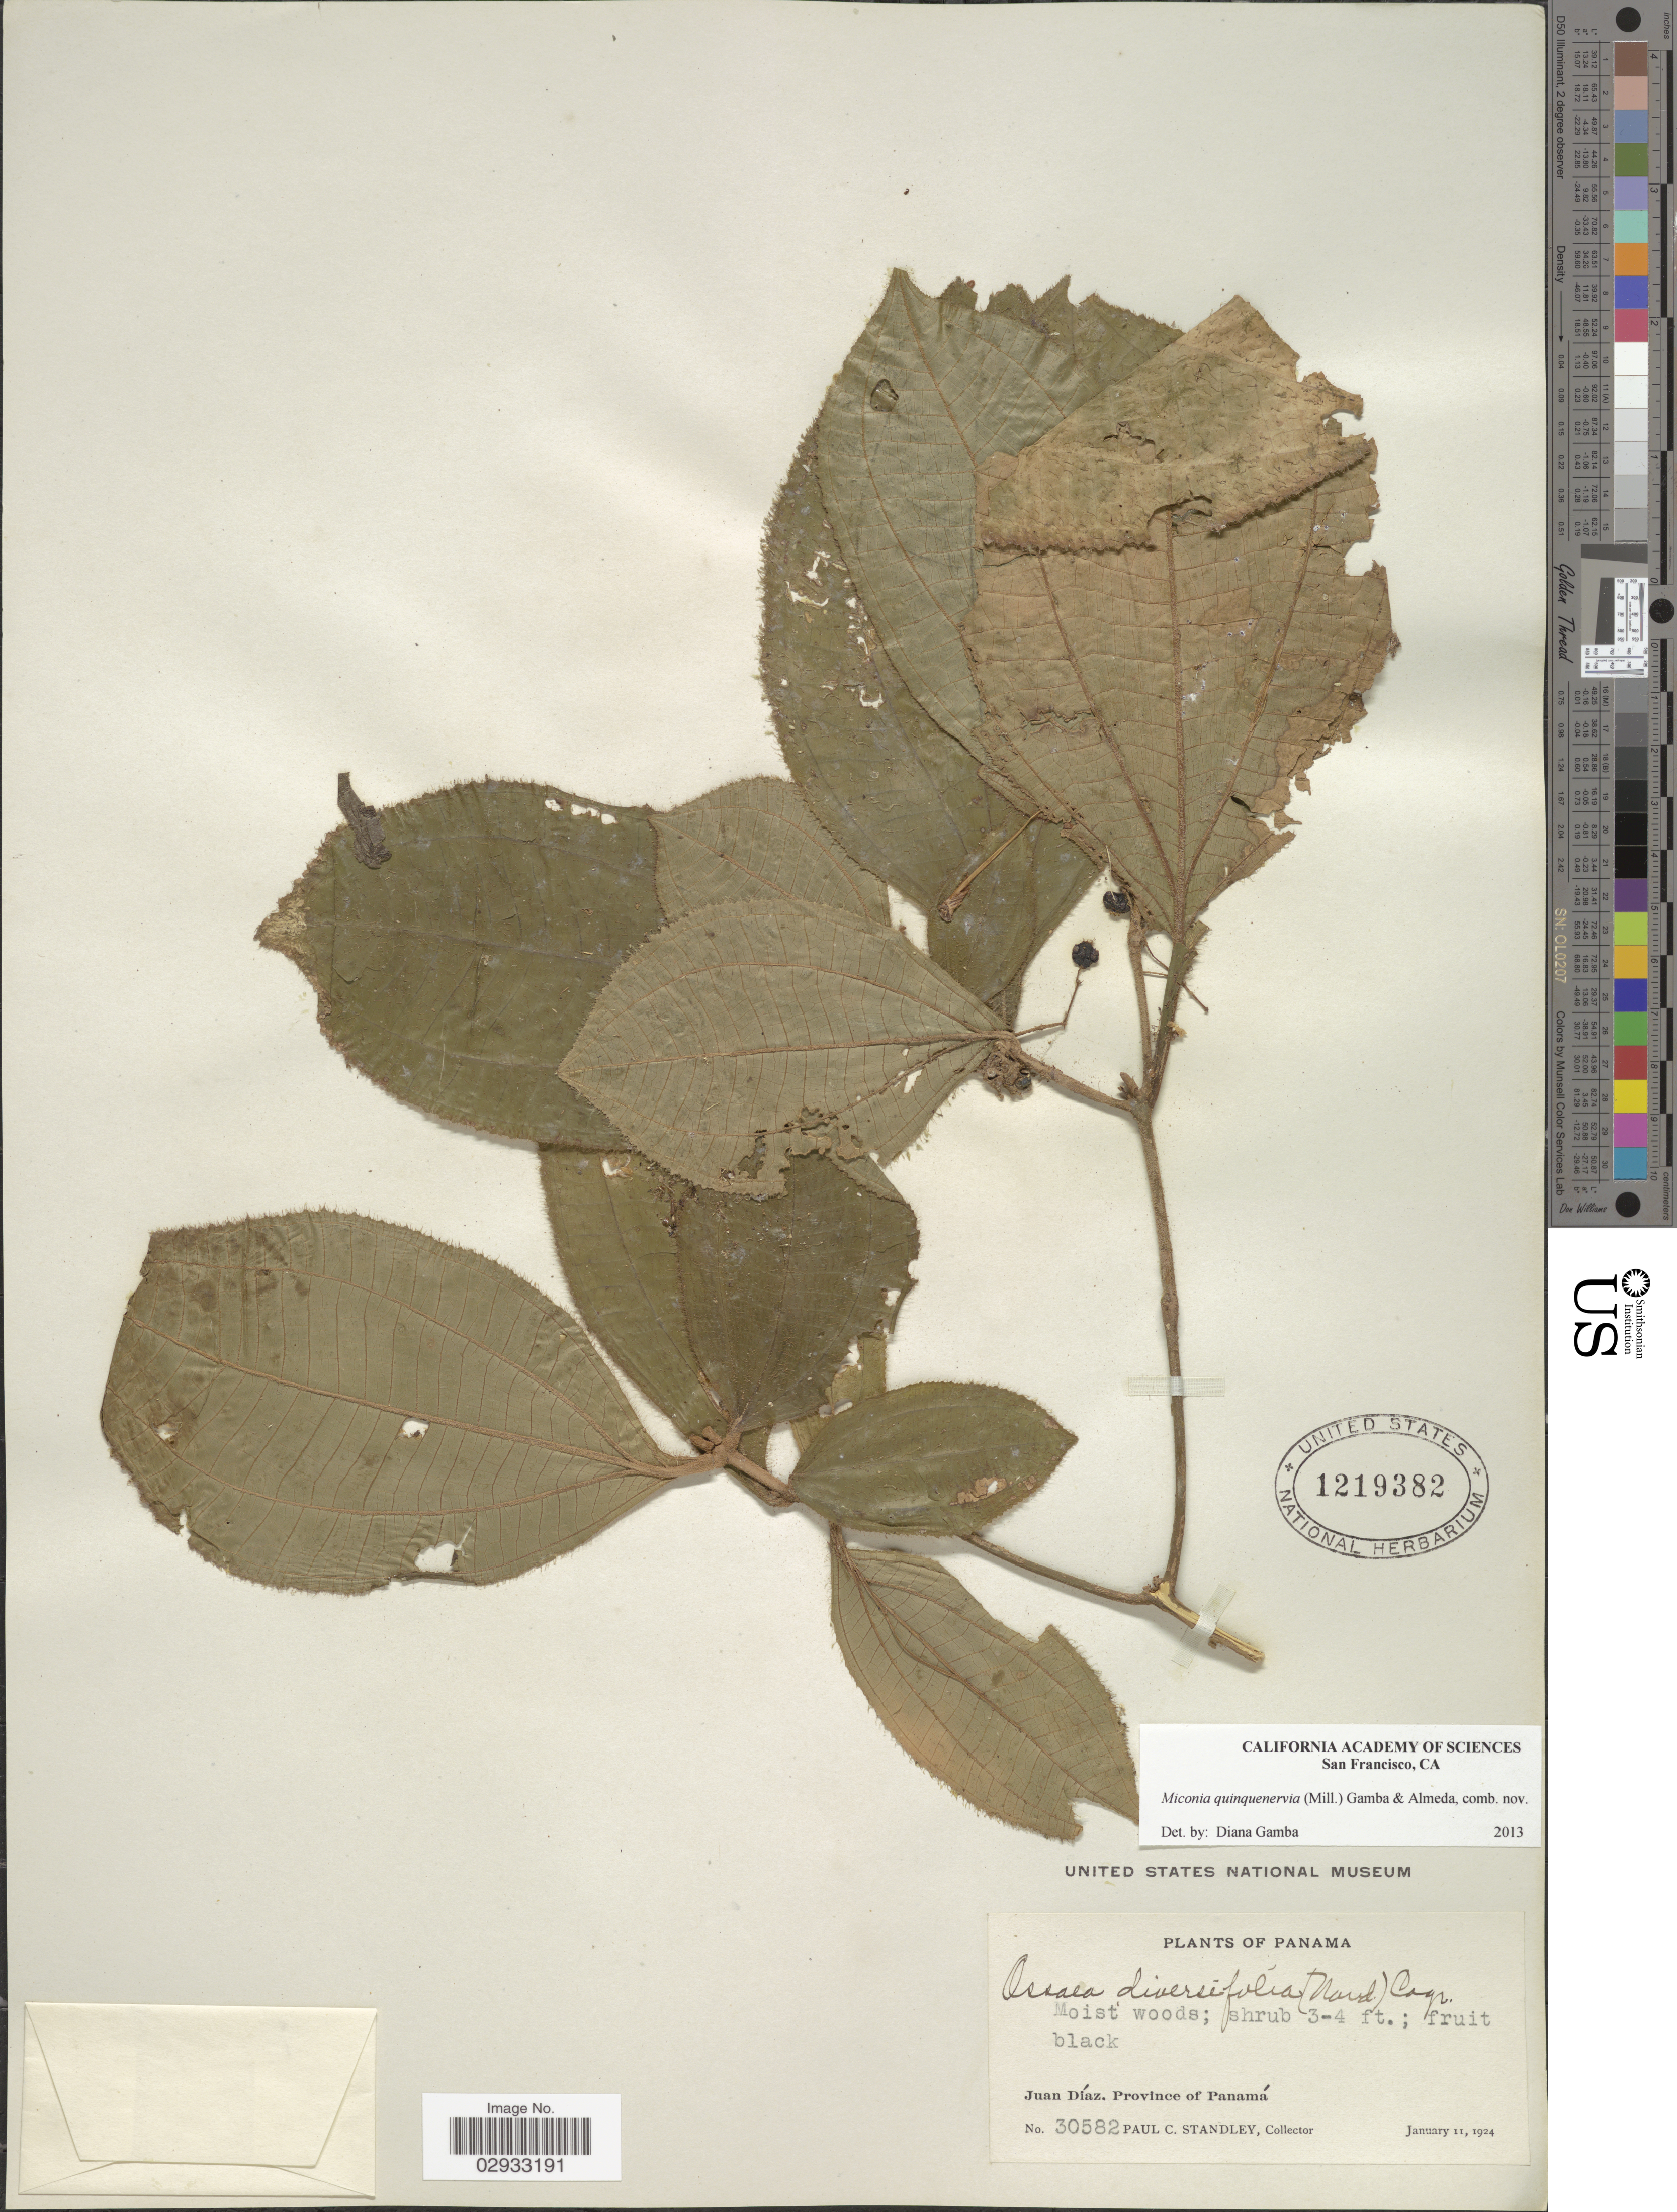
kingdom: Plantae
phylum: Tracheophyta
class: Magnoliopsida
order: Myrtales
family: Melastomataceae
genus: Miconia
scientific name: Miconia quinquenervia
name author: (Mill.) Gamba & Almeda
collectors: P. C. Standley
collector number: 30582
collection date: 1924-01-11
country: Panama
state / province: Panamá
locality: Juan Díaz. Province of Panamá.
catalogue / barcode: US 1219382